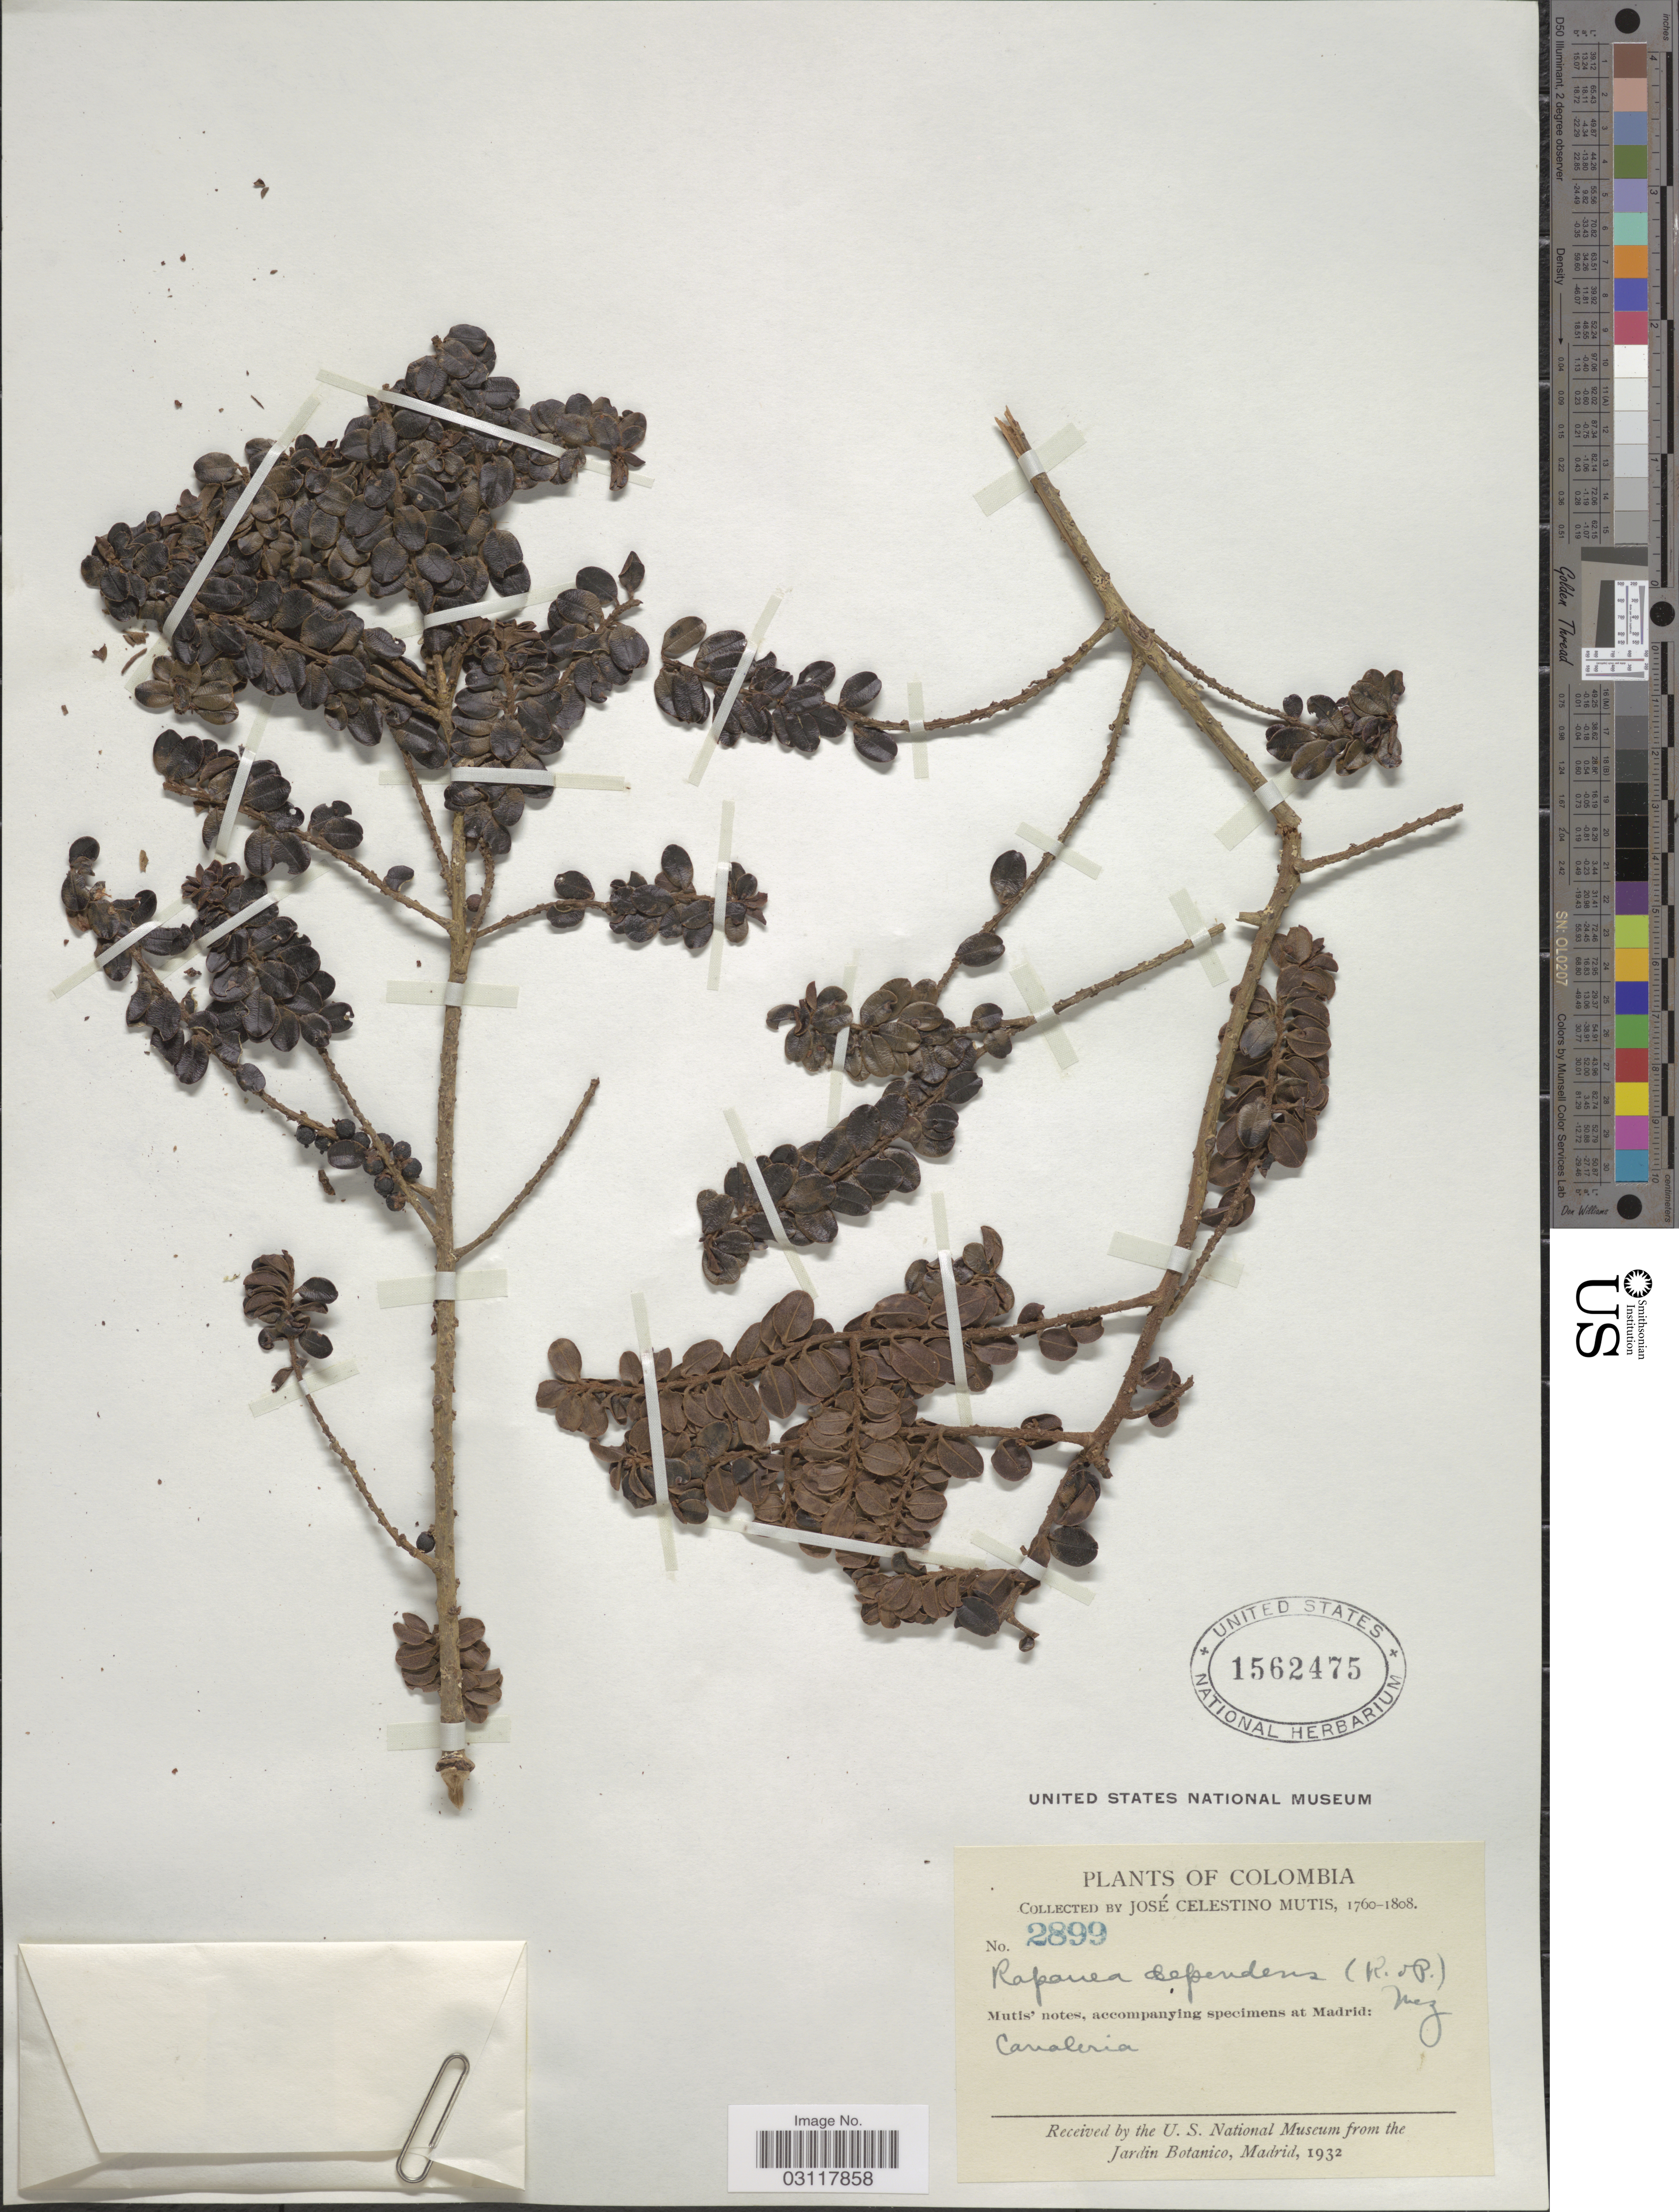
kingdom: Plantae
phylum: Tracheophyta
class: Magnoliopsida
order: Ericales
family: Primulaceae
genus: Rapanea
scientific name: Rapanea dependens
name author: (Ruiz & Pav.) Mez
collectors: J. C. B. Mutis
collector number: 2899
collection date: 1760/1808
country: Colombia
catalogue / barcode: US 1562475